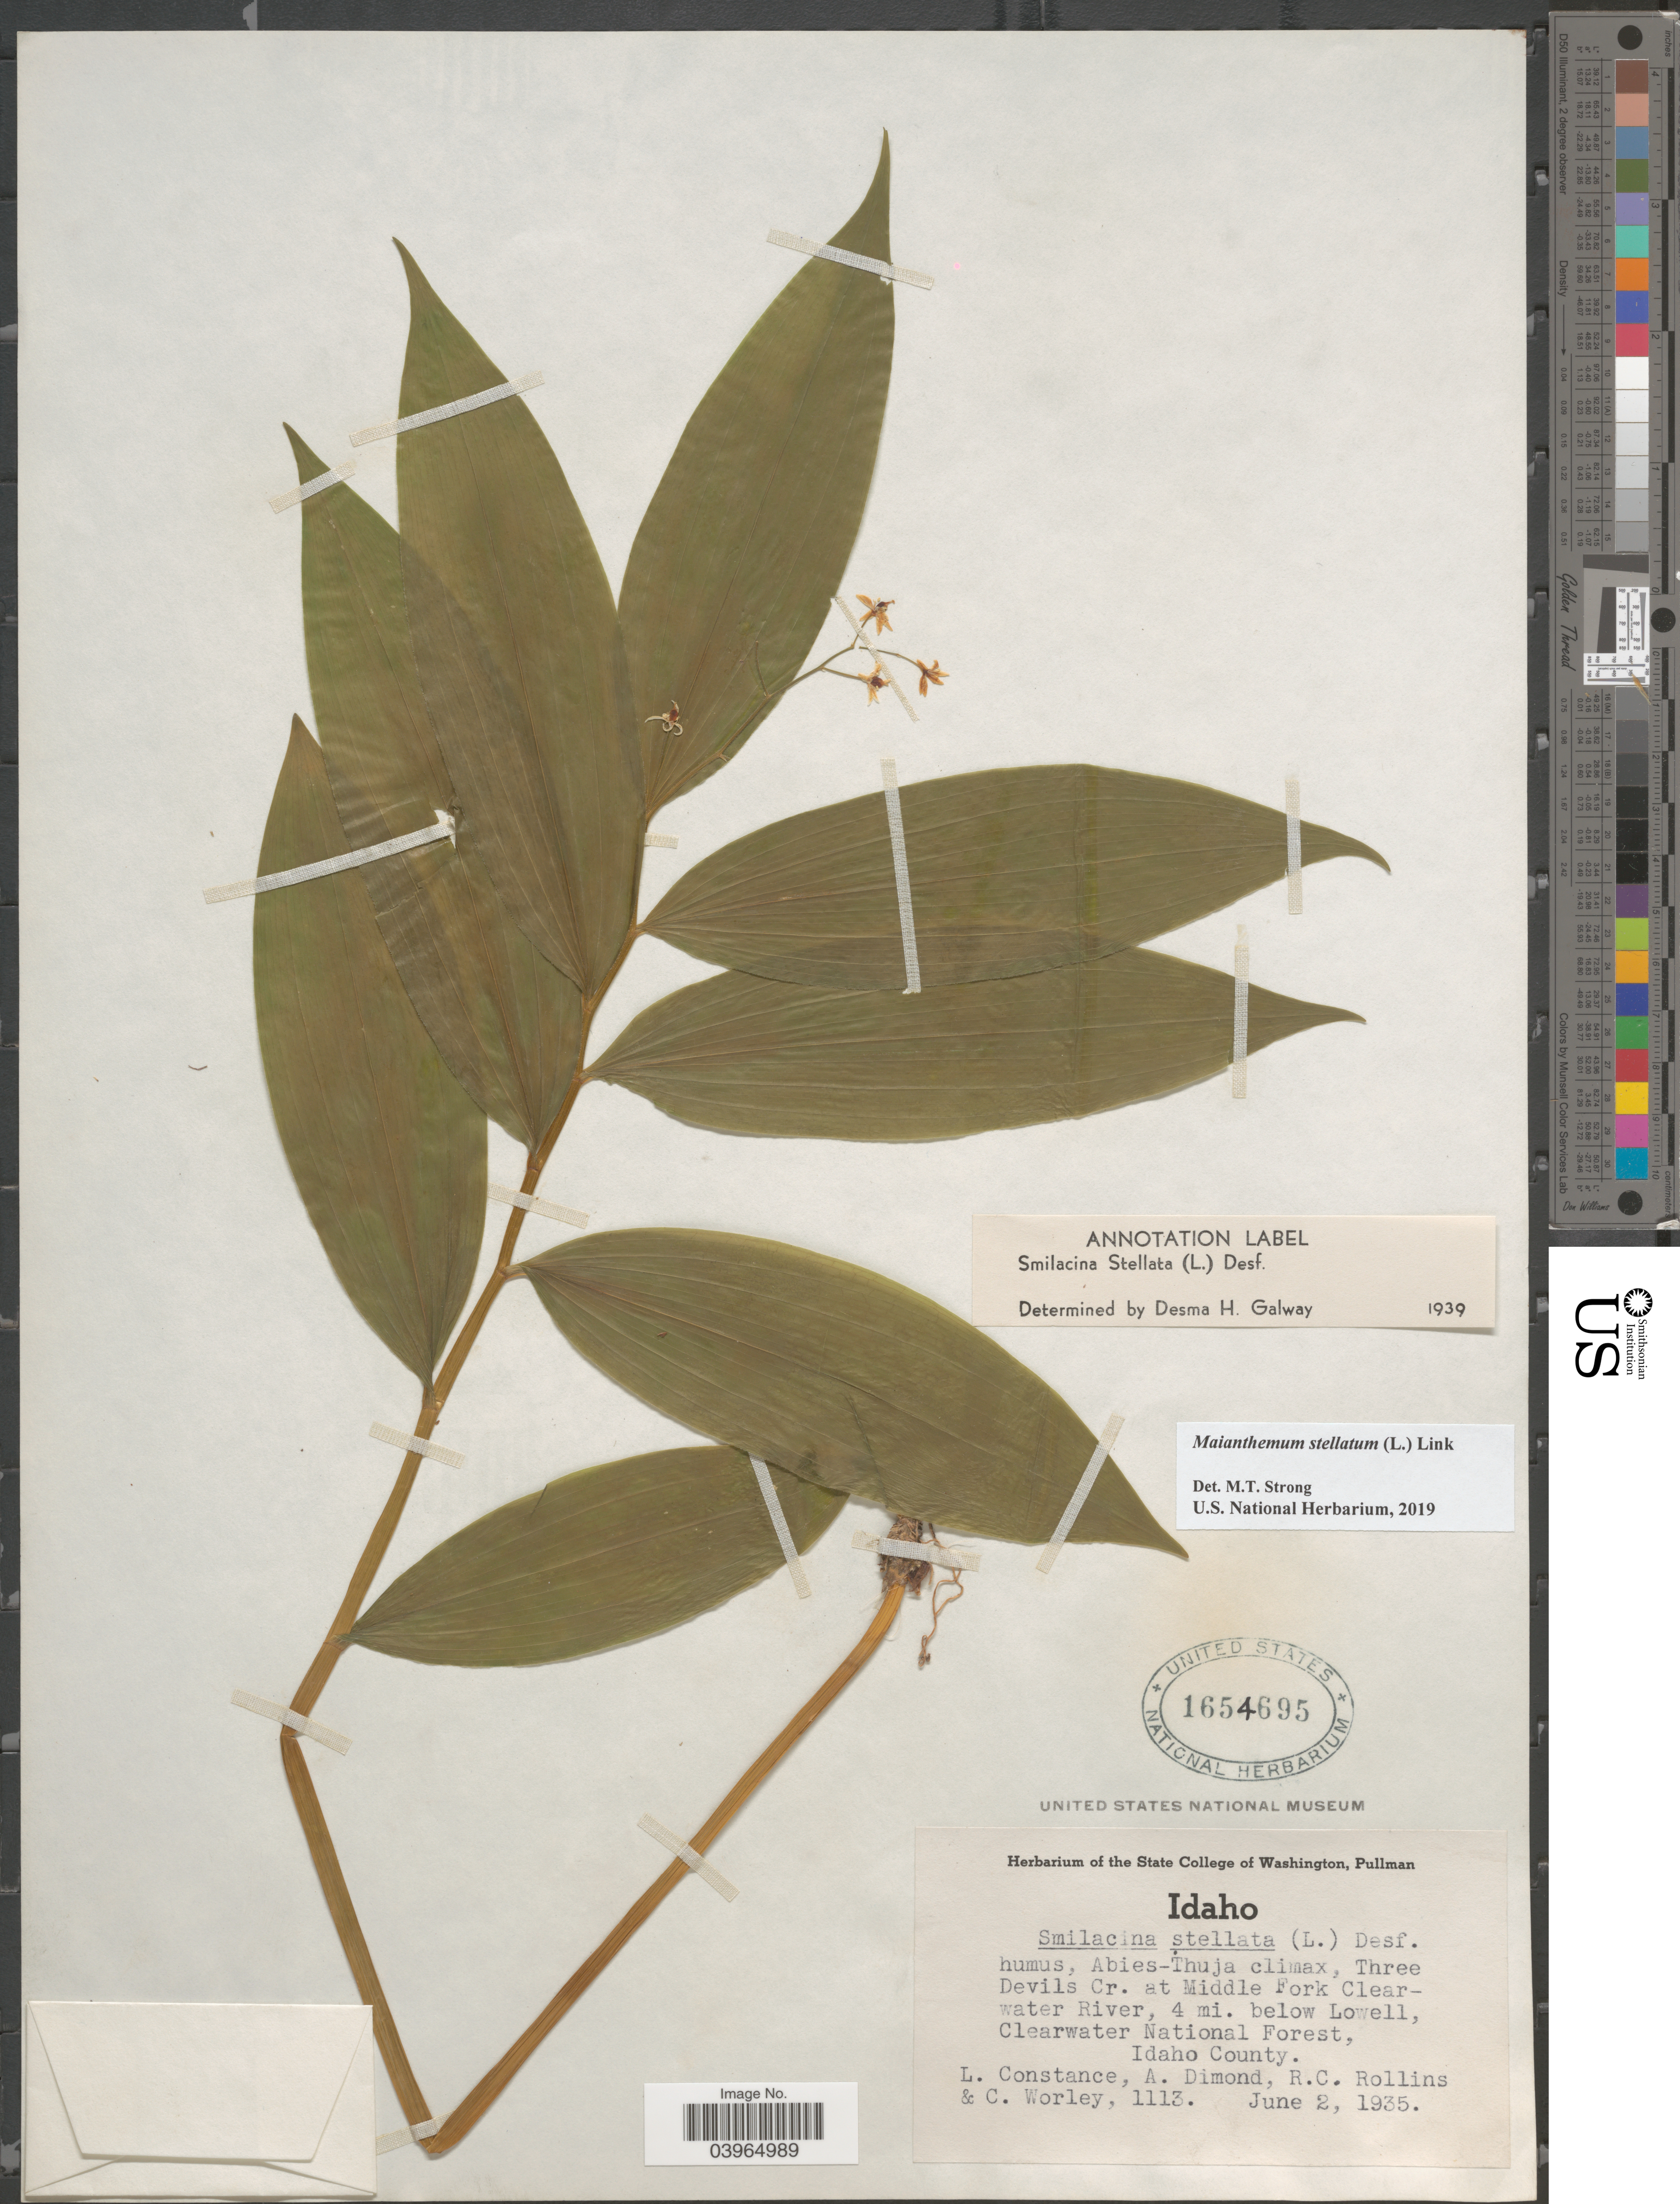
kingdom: Plantae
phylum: Tracheophyta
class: Liliopsida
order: Asparagales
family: Asparagaceae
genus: Maianthemum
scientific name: Maianthemum stellatum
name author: (L.) Link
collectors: L. Constance, A. Dimond, R. C. Rollins & C. Worley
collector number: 1113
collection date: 1935-06-02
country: United States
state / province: Idaho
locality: Devils Cr. at Middle Fork Clearwater River, 4 mi. below Lowell, Clearwater National Forest, Idaho County.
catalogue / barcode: US 1654695